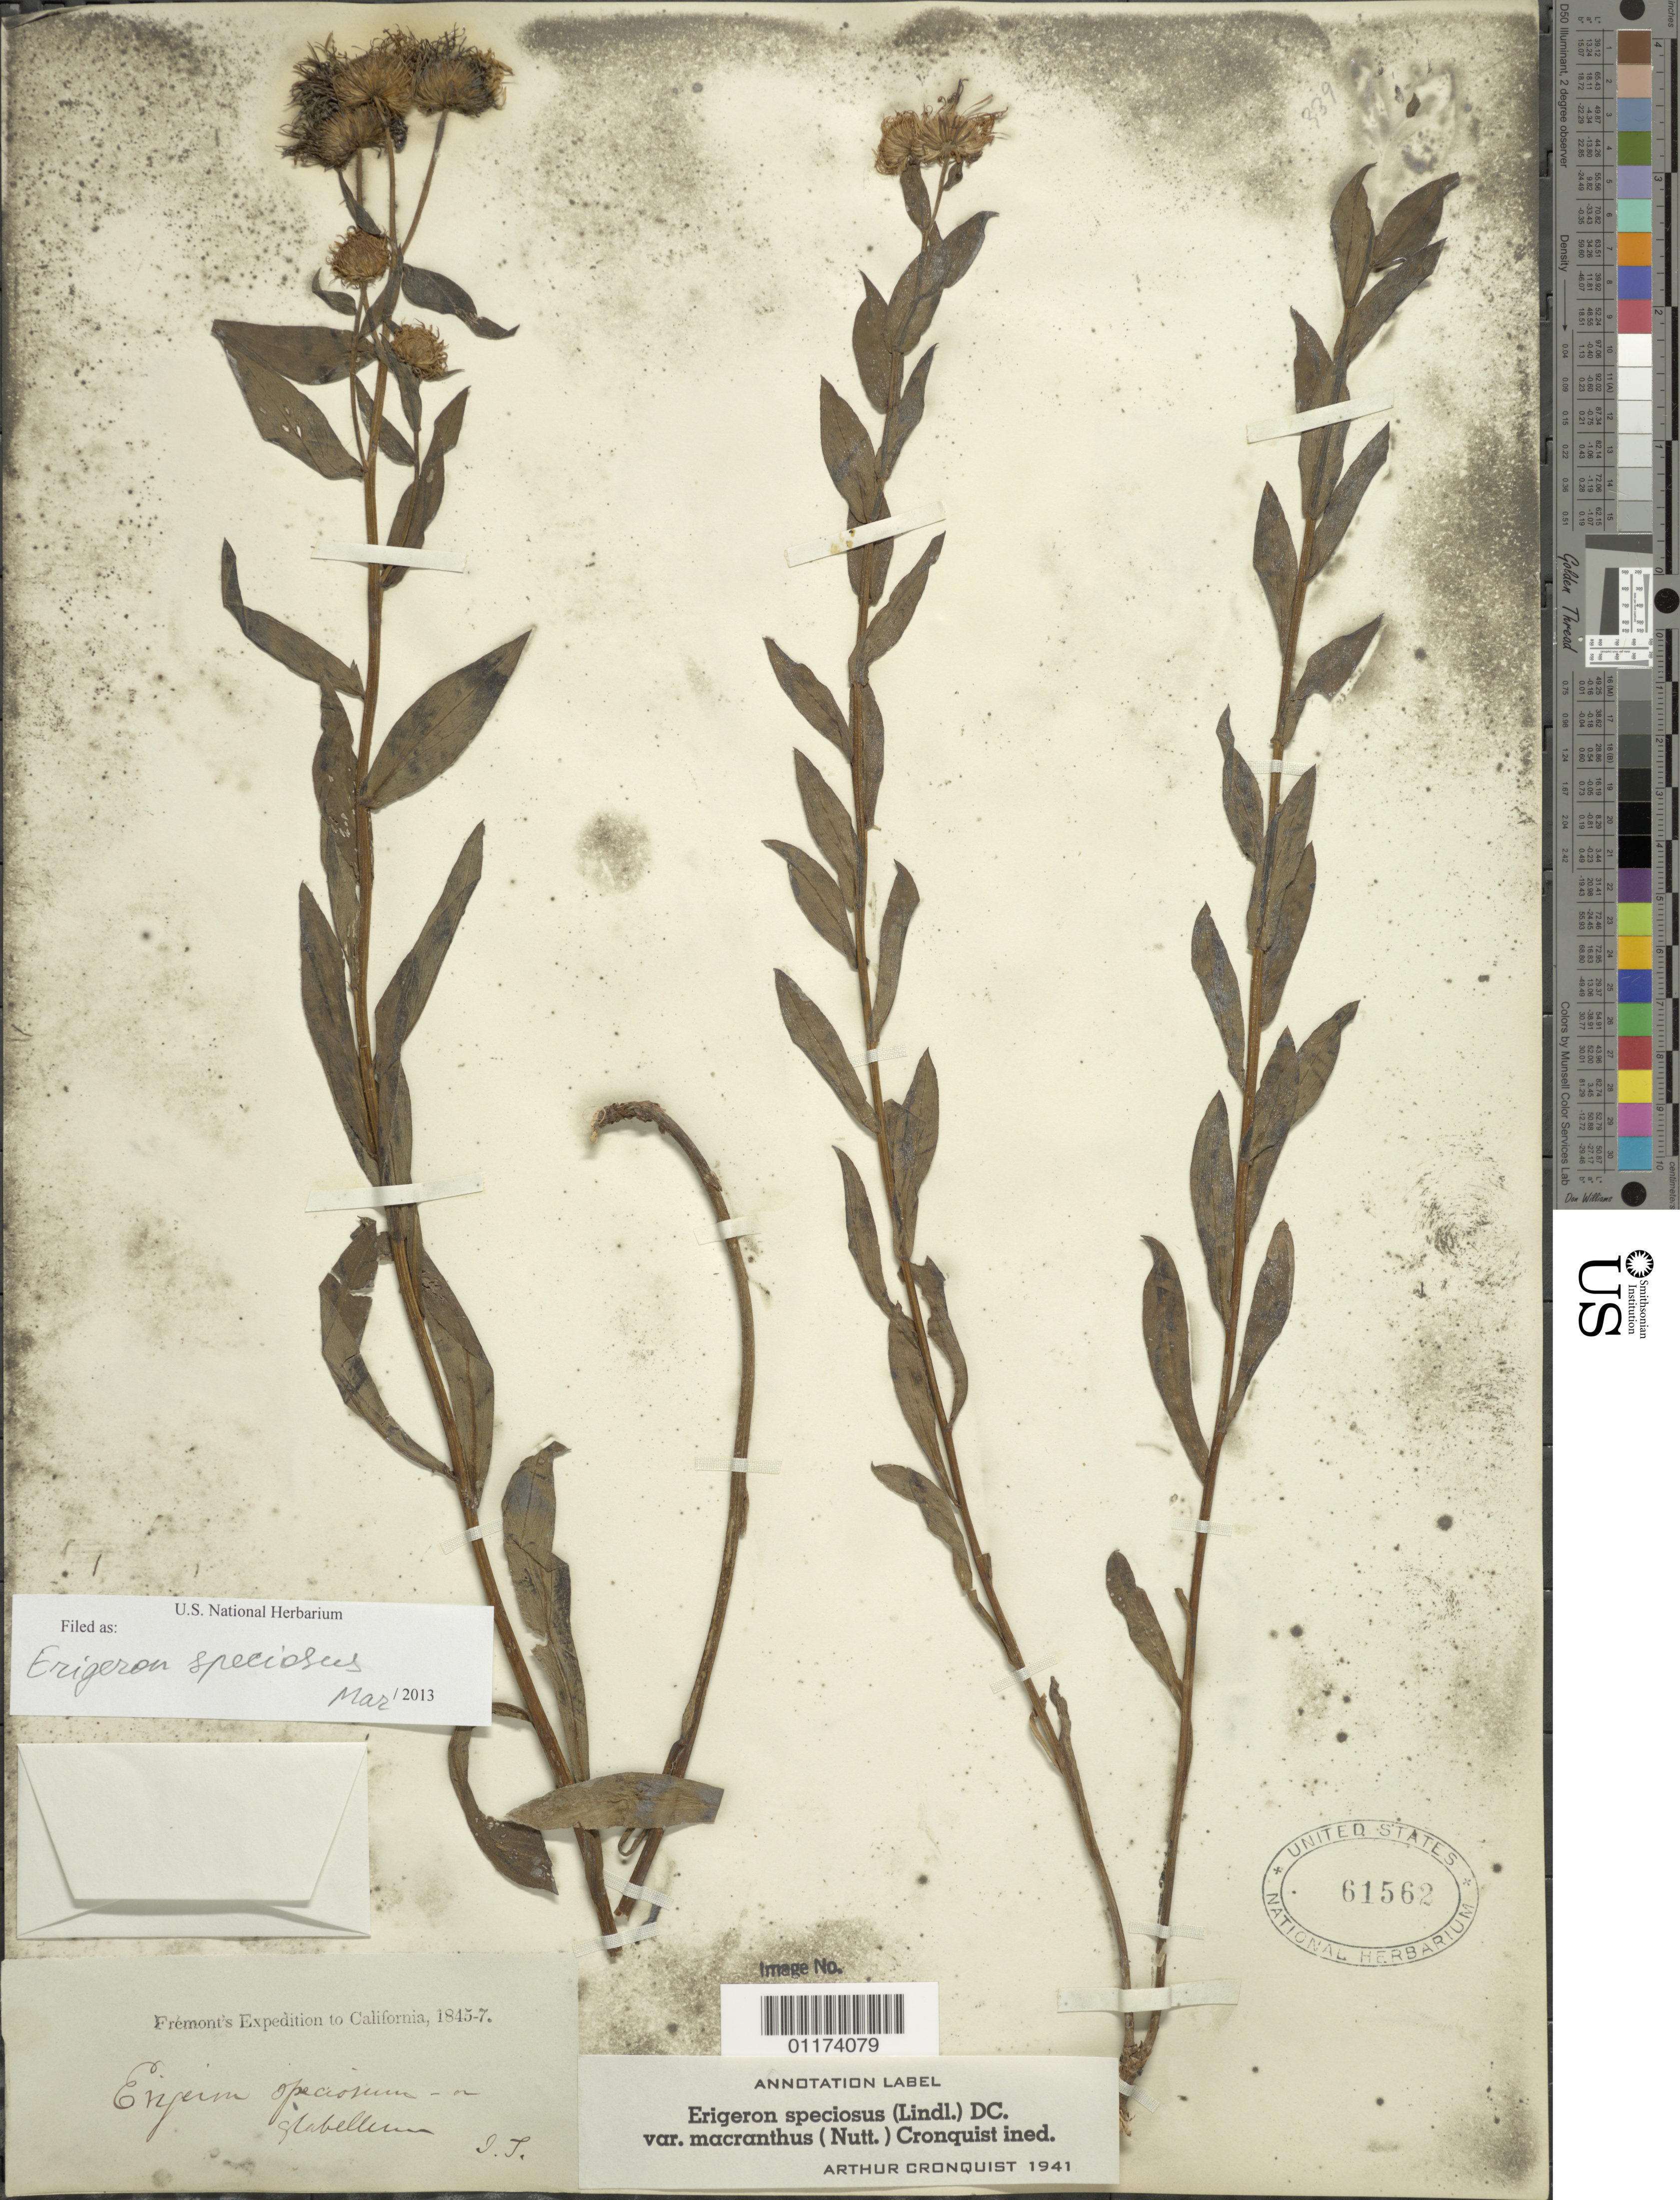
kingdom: Plantae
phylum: Tracheophyta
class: Magnoliopsida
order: Asterales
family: Asteraceae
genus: Erigeron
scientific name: Erigeron speciosus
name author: (Lindl.) DC.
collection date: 1845/1847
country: United States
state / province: California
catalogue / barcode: US 61562